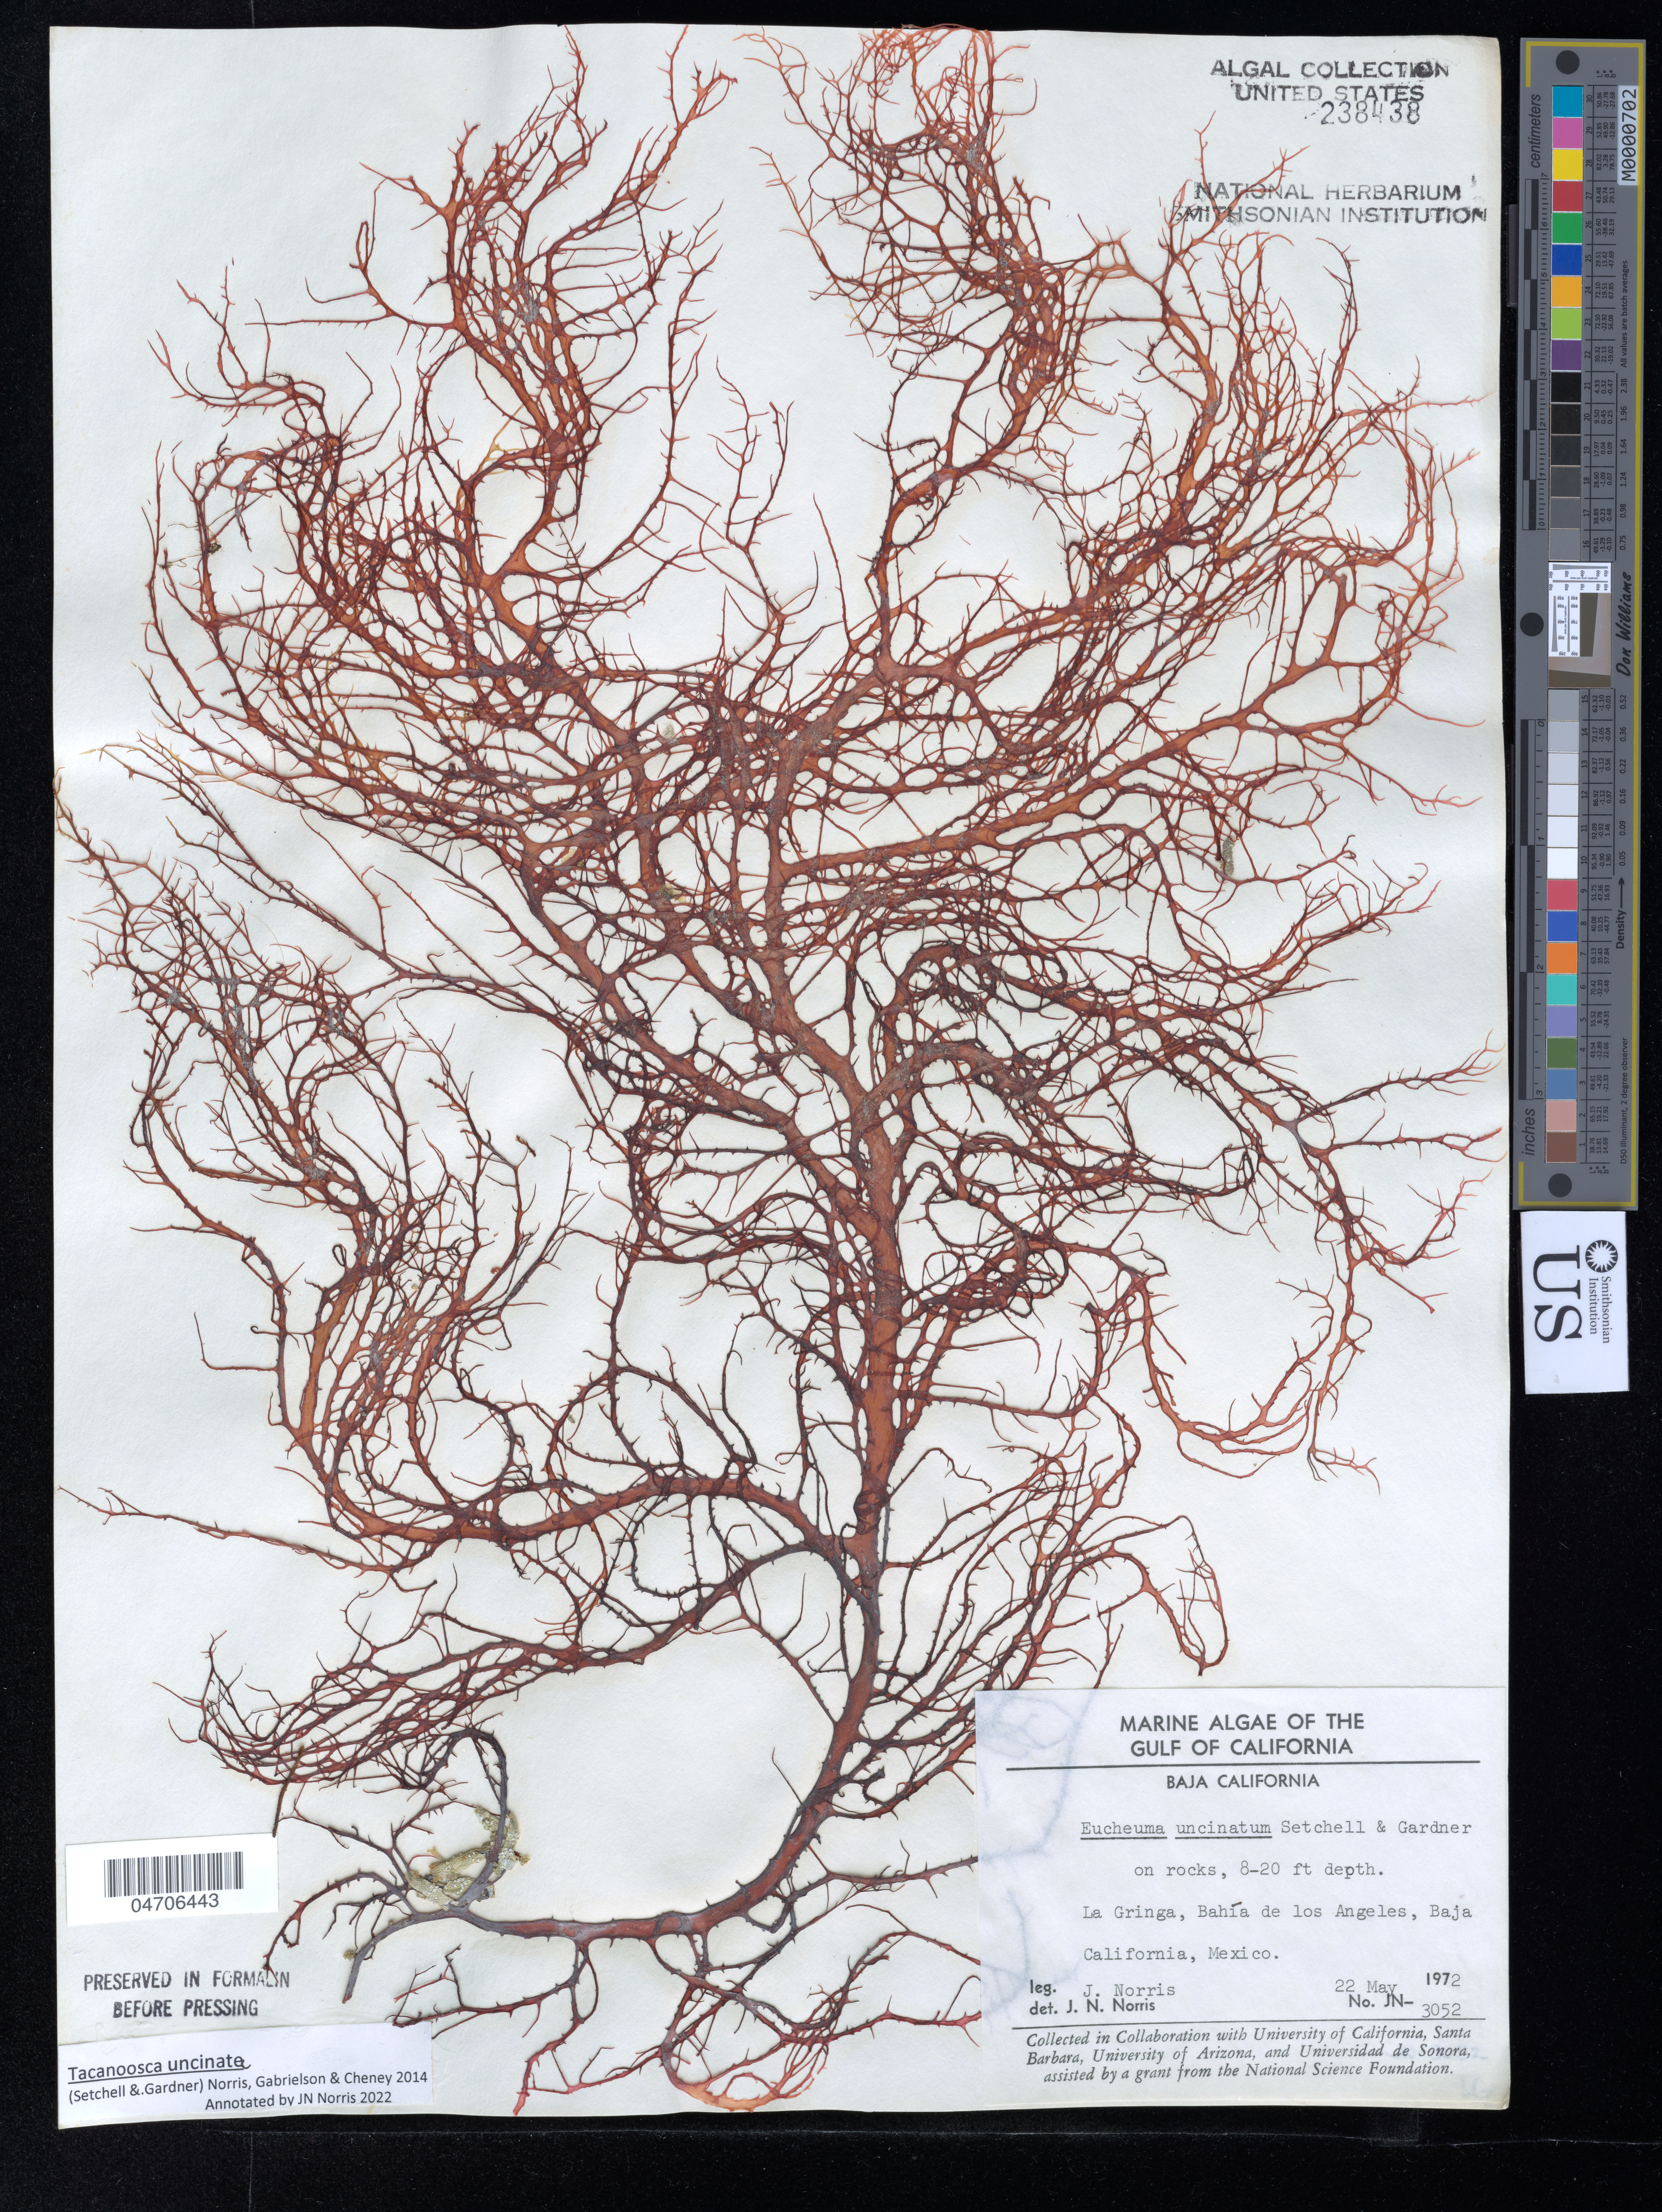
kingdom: Plantae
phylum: Rhodophyta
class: Florideophyceae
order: Gigartinales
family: Solieriaceae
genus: Tacanoosca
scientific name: Tacanoosca uncinata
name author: (Setchell & N.L. Gardner) J.N. Norris et al.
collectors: J. Norris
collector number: JN-3052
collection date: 1972-05-22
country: Mexico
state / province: Baja California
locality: The Gulf of California. La Gringa, Bahía de los Angeles.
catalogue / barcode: US 238438